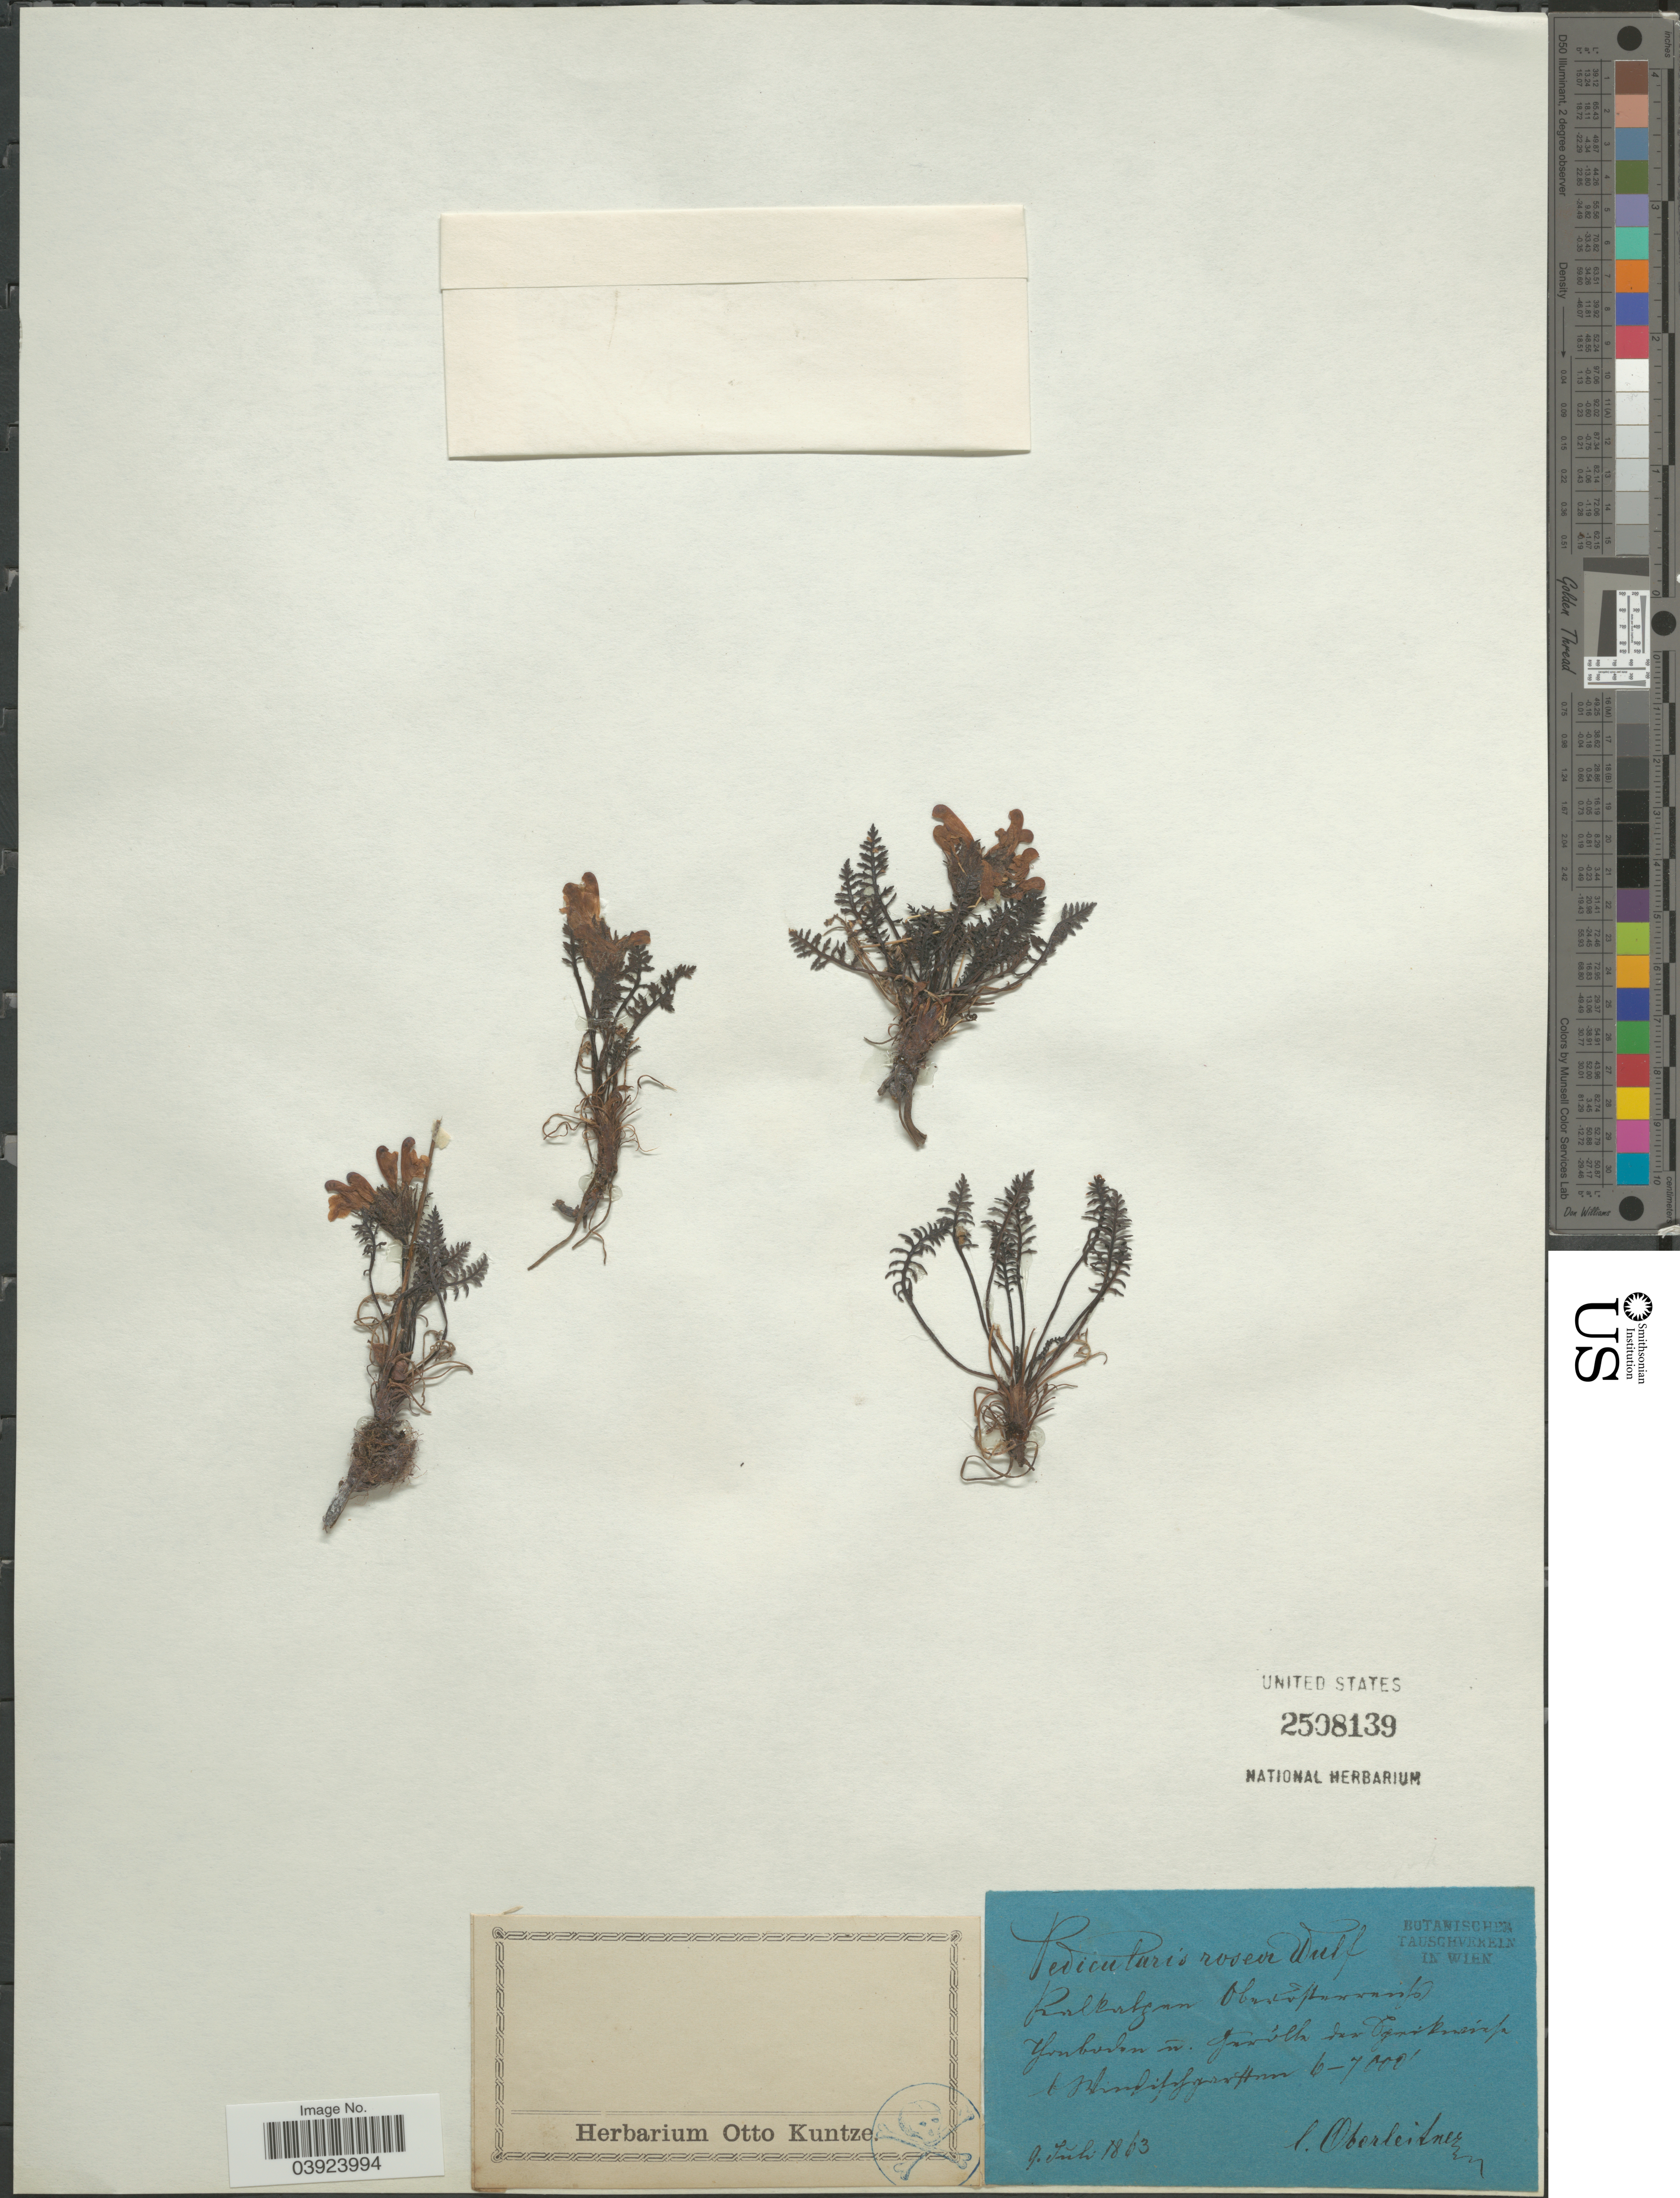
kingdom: Plantae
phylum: Tracheophyta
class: Magnoliopsida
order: Lamiales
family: Orobanchaceae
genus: Pedicularis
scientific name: Pedicularis rosea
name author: Wulfen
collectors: Oberleitner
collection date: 1863-07-09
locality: [illegible text].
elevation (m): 1829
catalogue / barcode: US 2508139